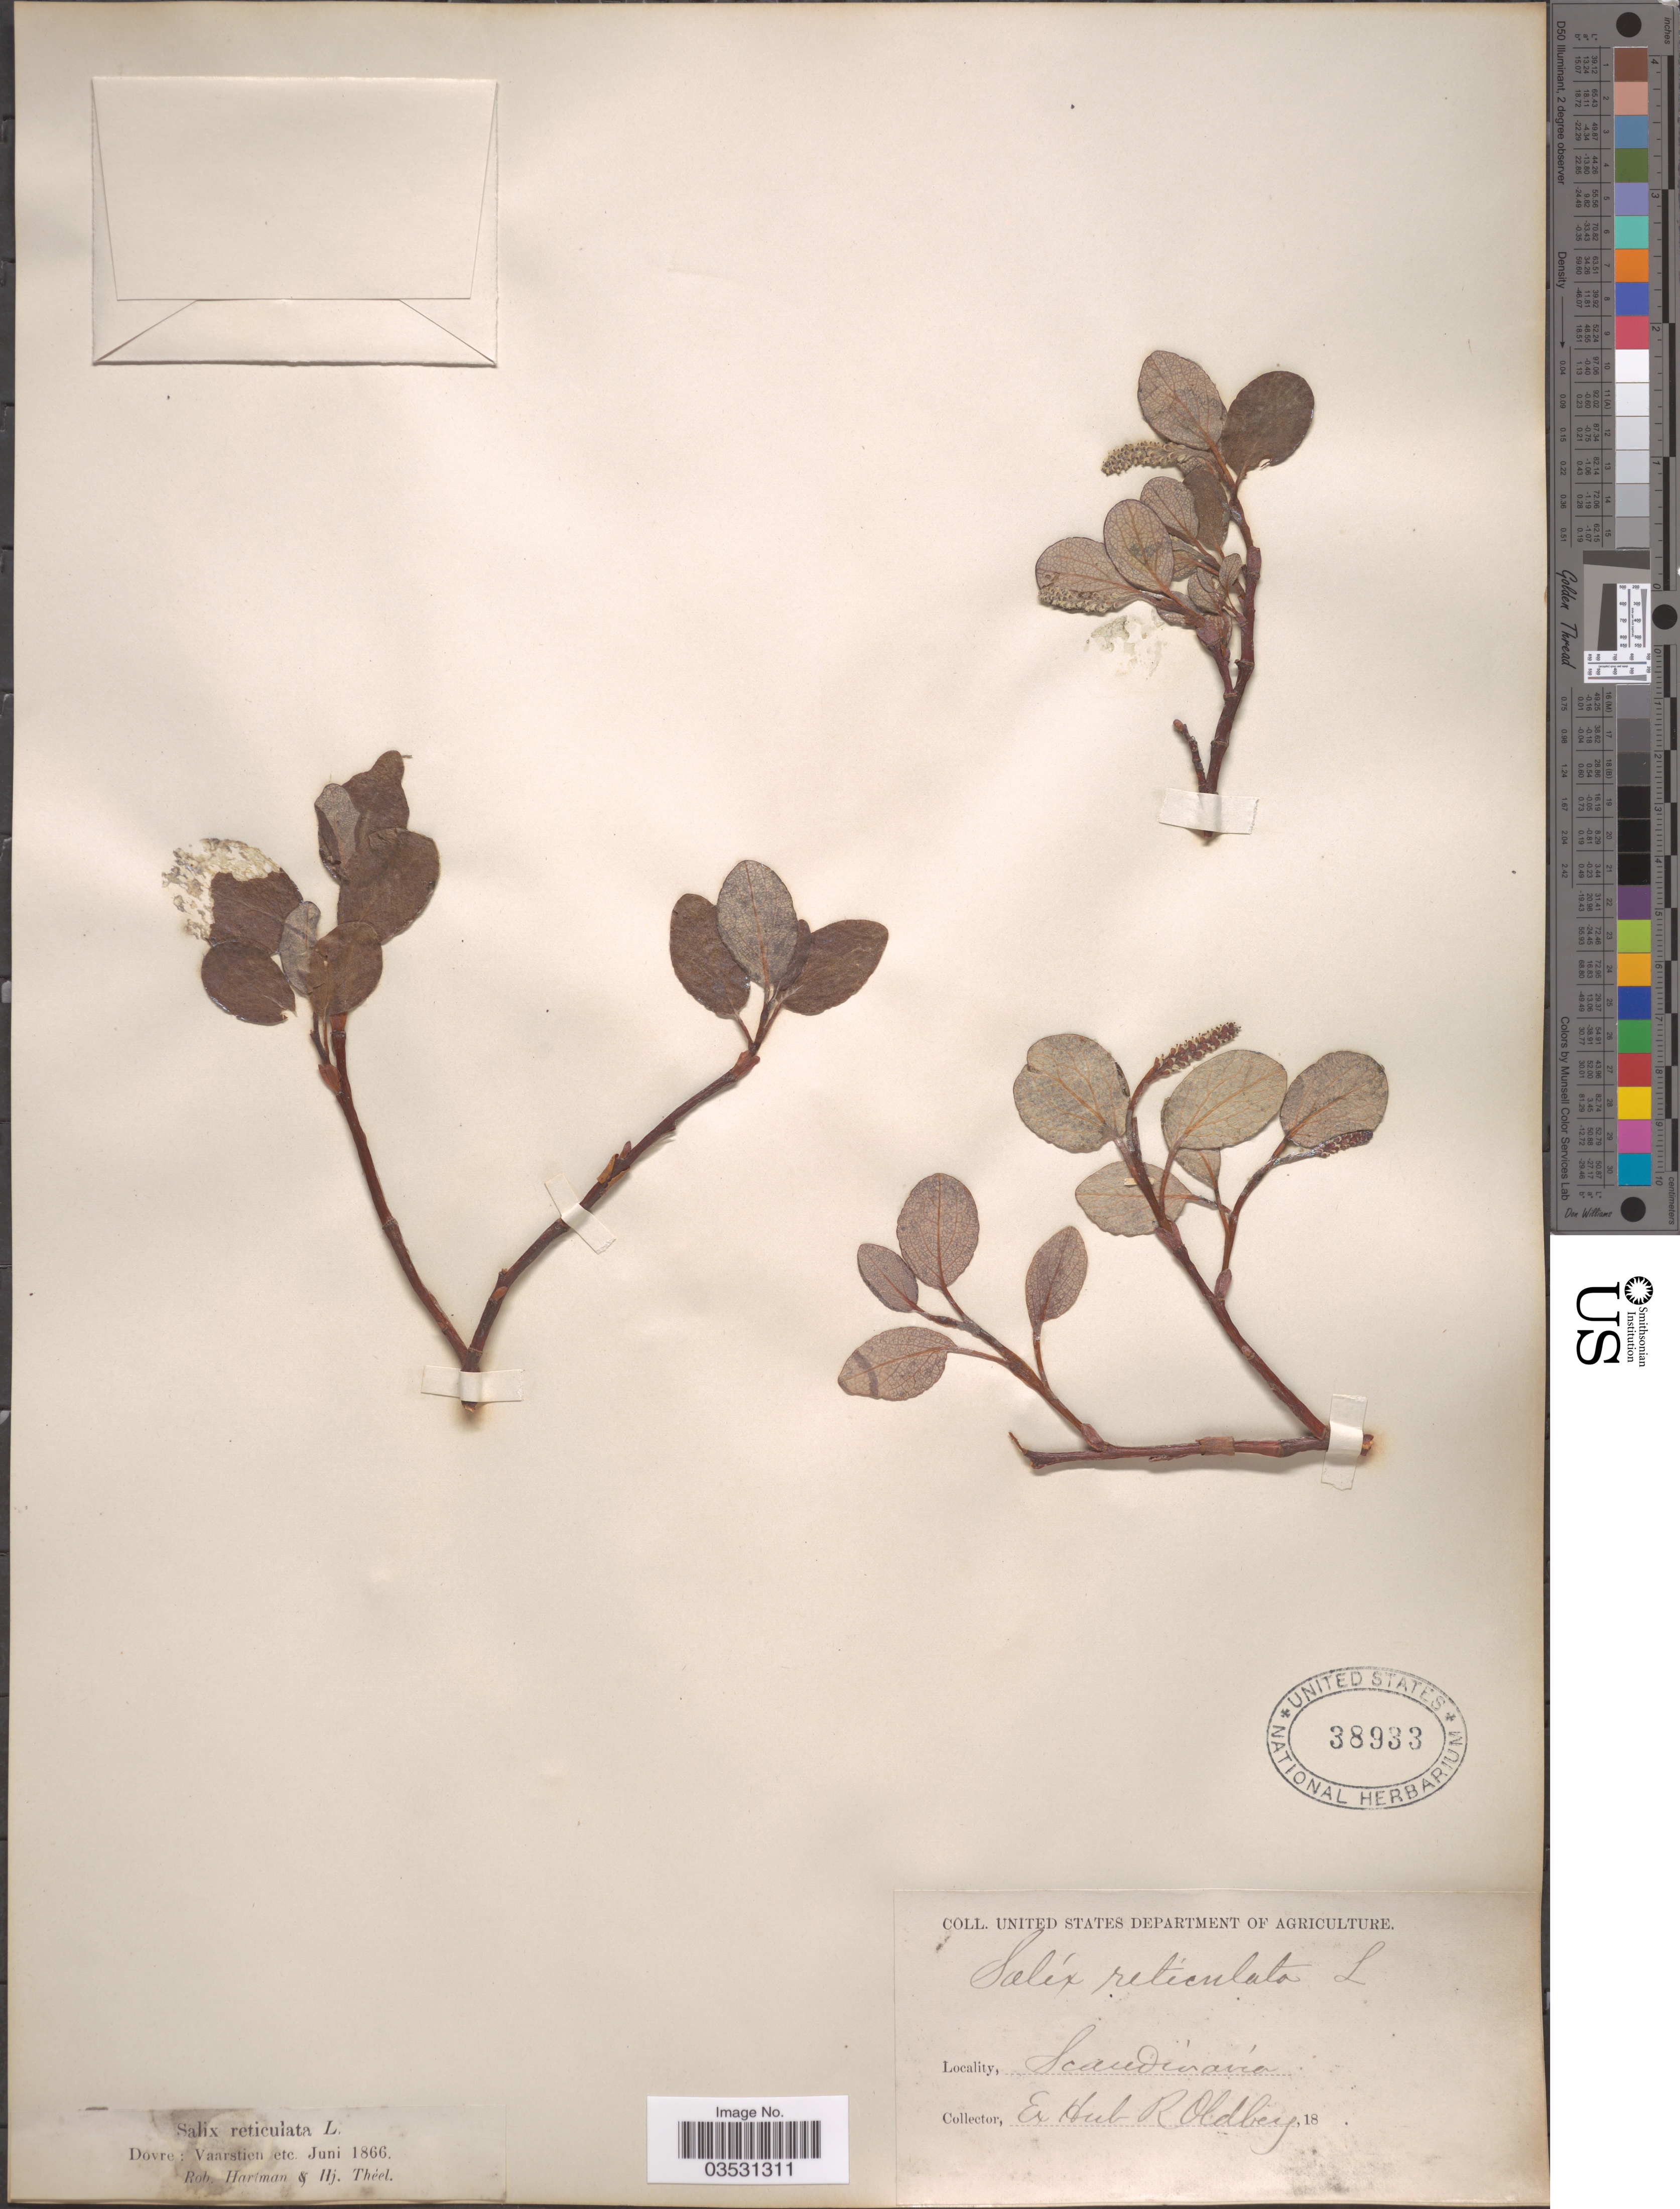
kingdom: Plantae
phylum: Tracheophyta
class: Magnoliopsida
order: Malpighiales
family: Salicaceae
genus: Salix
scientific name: Salix reticulata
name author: L.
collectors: R. W. Hartman & H. Théel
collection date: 1866-06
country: Norway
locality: Dovre: Vaarstien. Scandinavia.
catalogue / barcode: US 38933